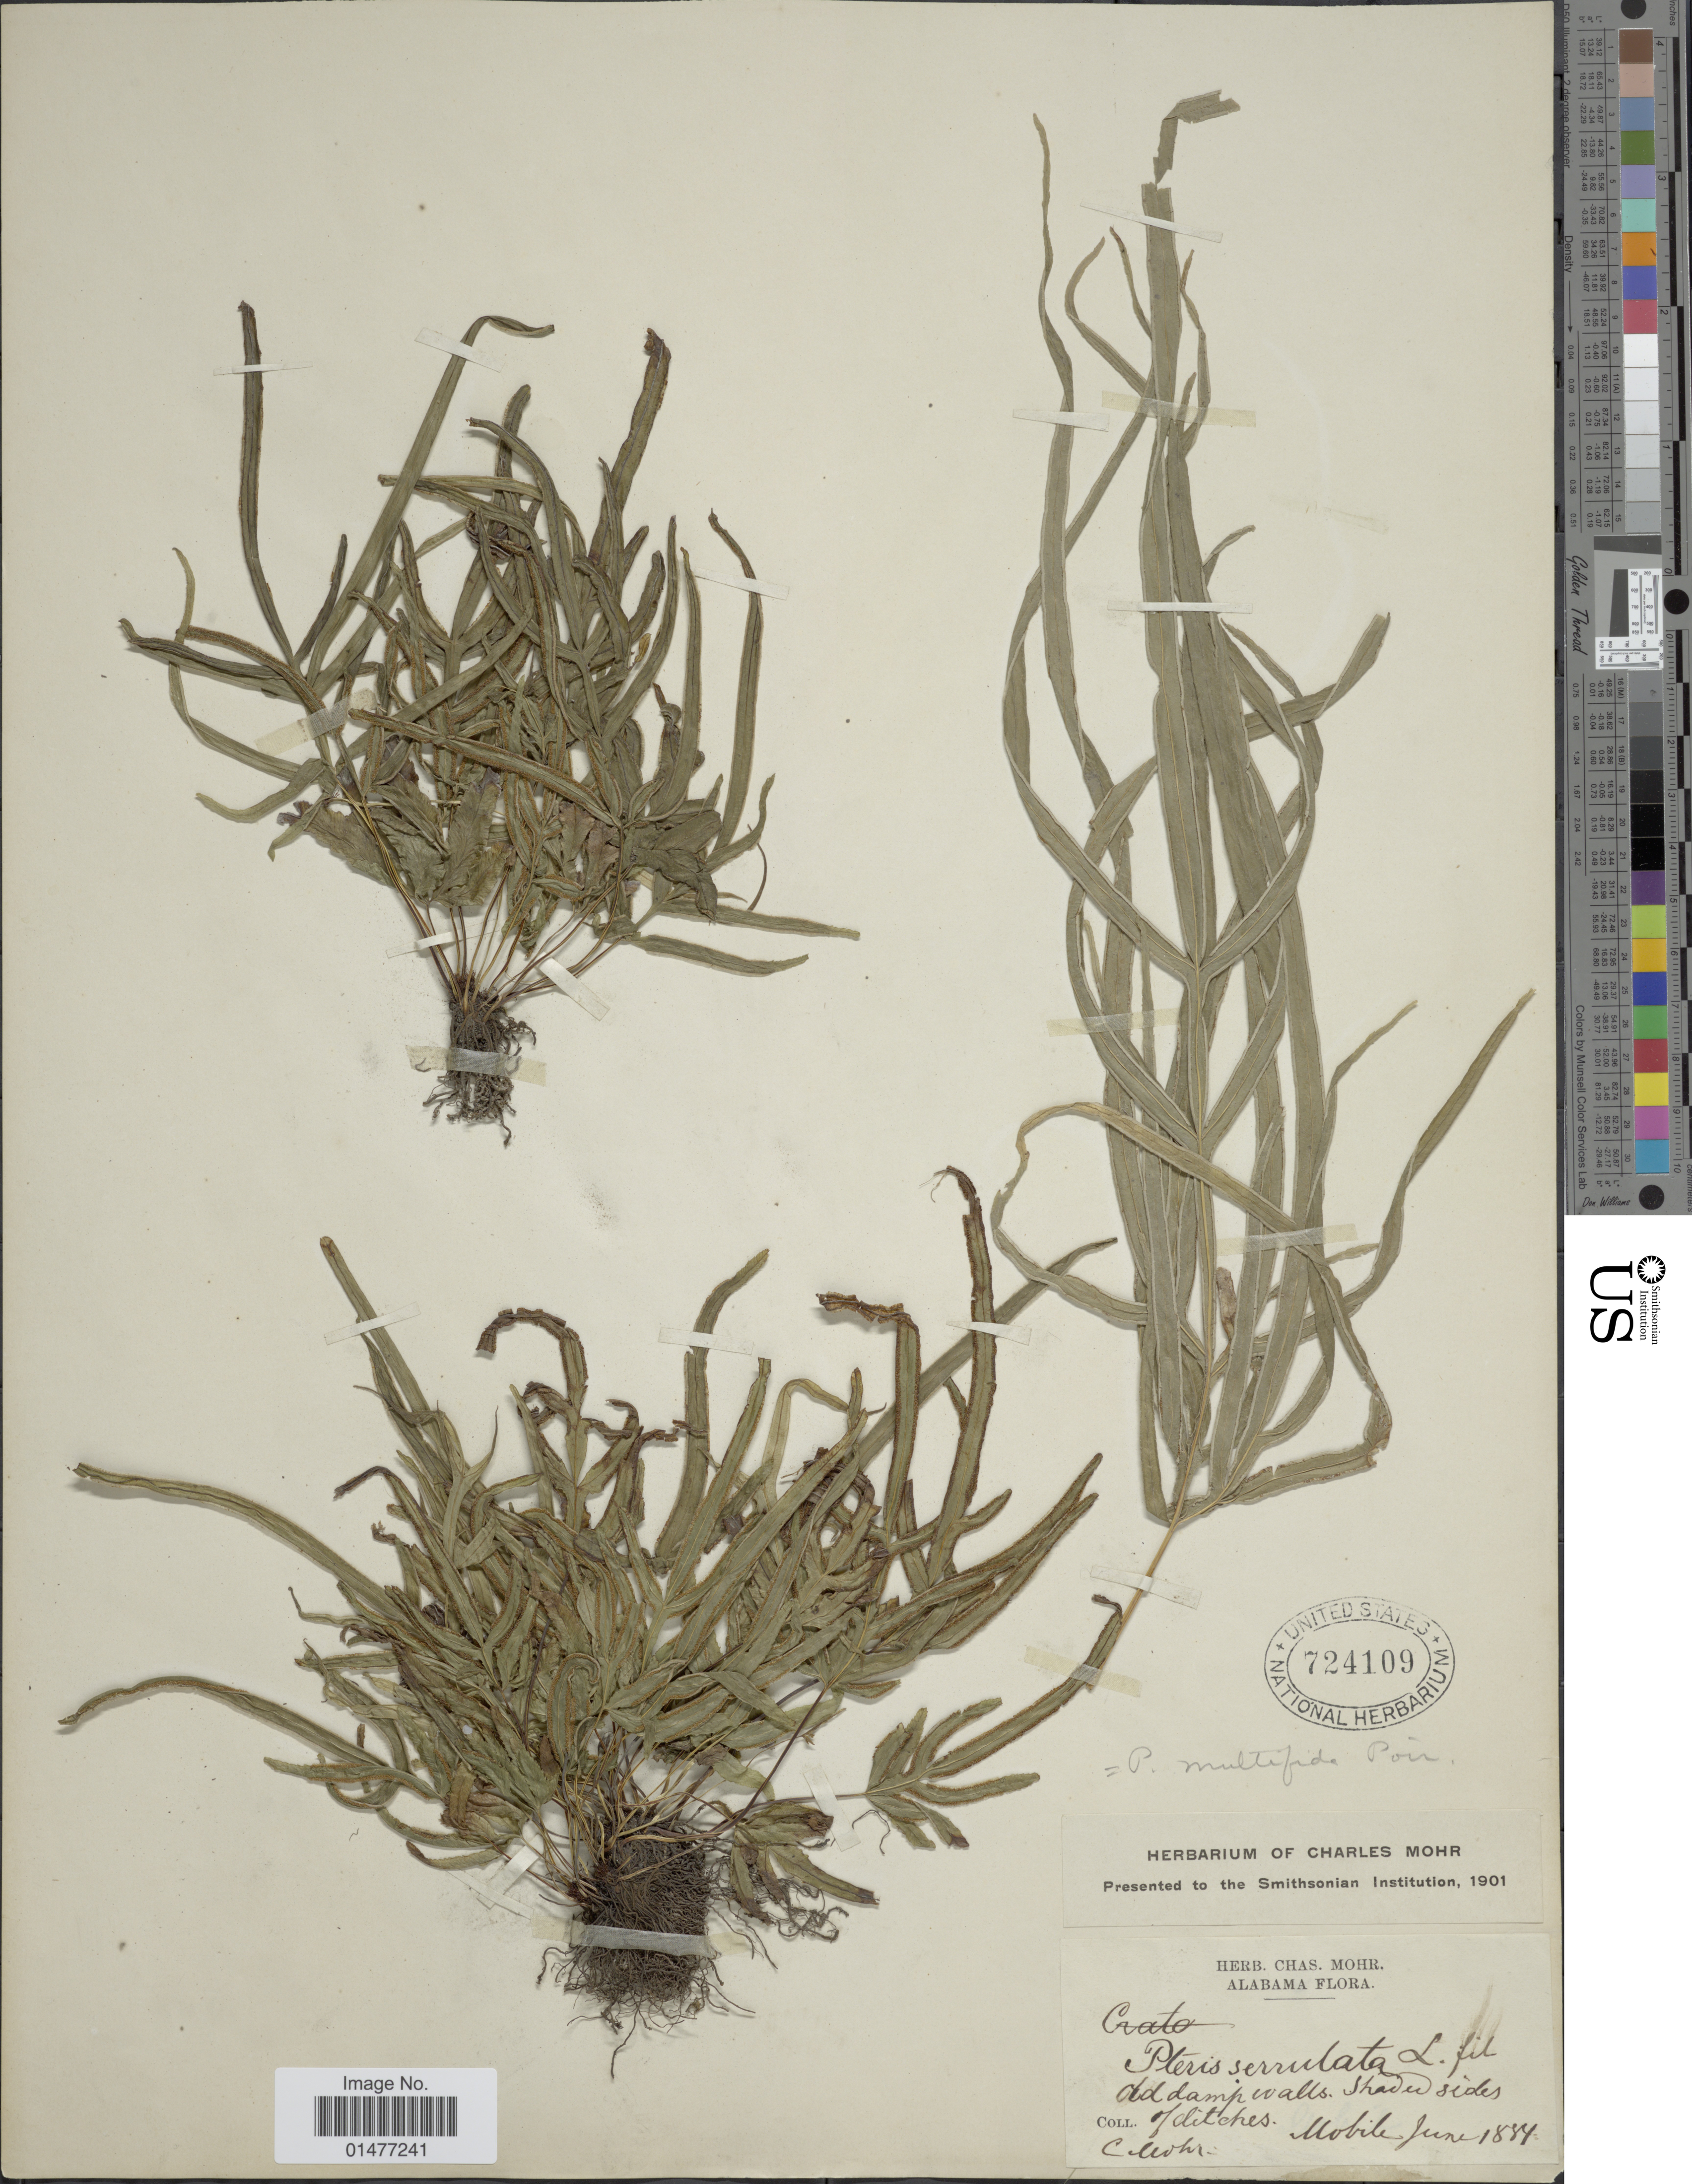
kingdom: Plantae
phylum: Tracheophyta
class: Polypodiopsida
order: Polypodiales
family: Pteridaceae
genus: Pteris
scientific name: Pteris multifida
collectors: C. T. Mohr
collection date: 1884-06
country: United States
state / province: Alabama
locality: Alabama Flora, Old damps walls, shaded sides of clitches, Mobile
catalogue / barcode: US 724109